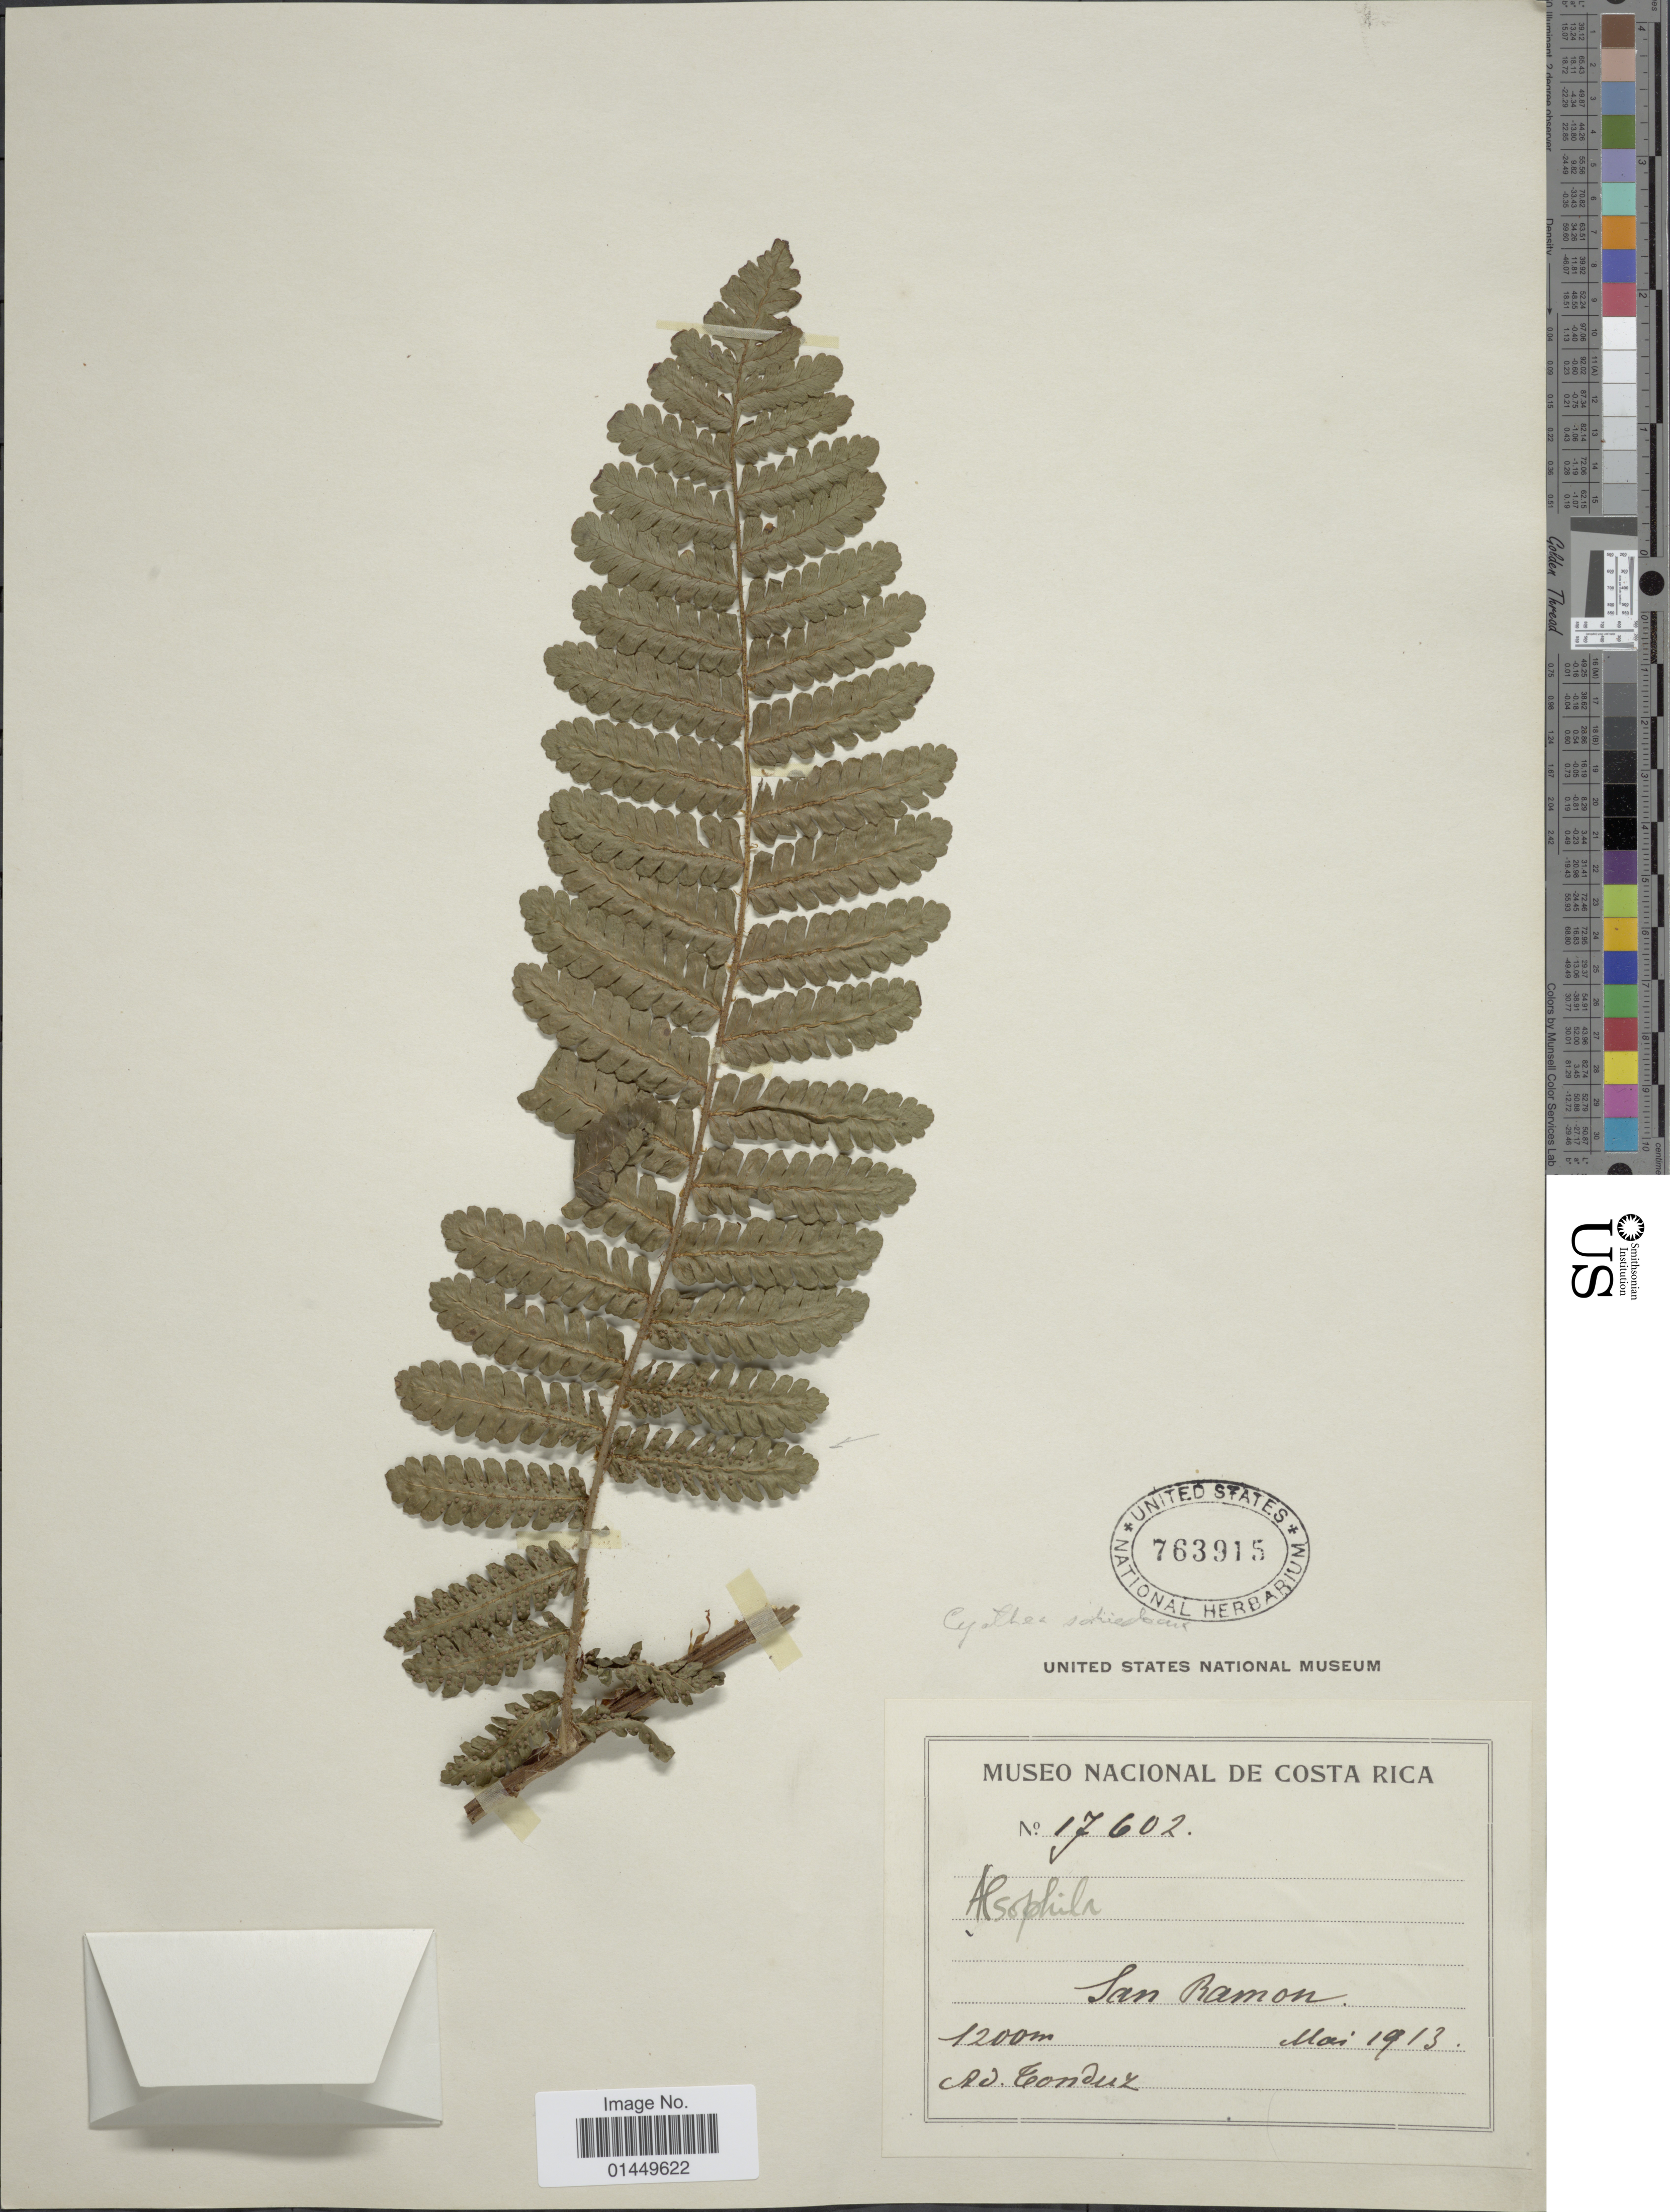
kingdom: Plantae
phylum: Tracheophyta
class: Polypodiopsida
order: Cyatheales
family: Cyatheaceae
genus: Cyathea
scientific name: Cyathea schiedeana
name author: (C. Presl) Domin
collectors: A. Tonduz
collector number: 17602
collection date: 1913-05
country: Costa Rica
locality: San Ramon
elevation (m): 1200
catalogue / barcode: US 763915